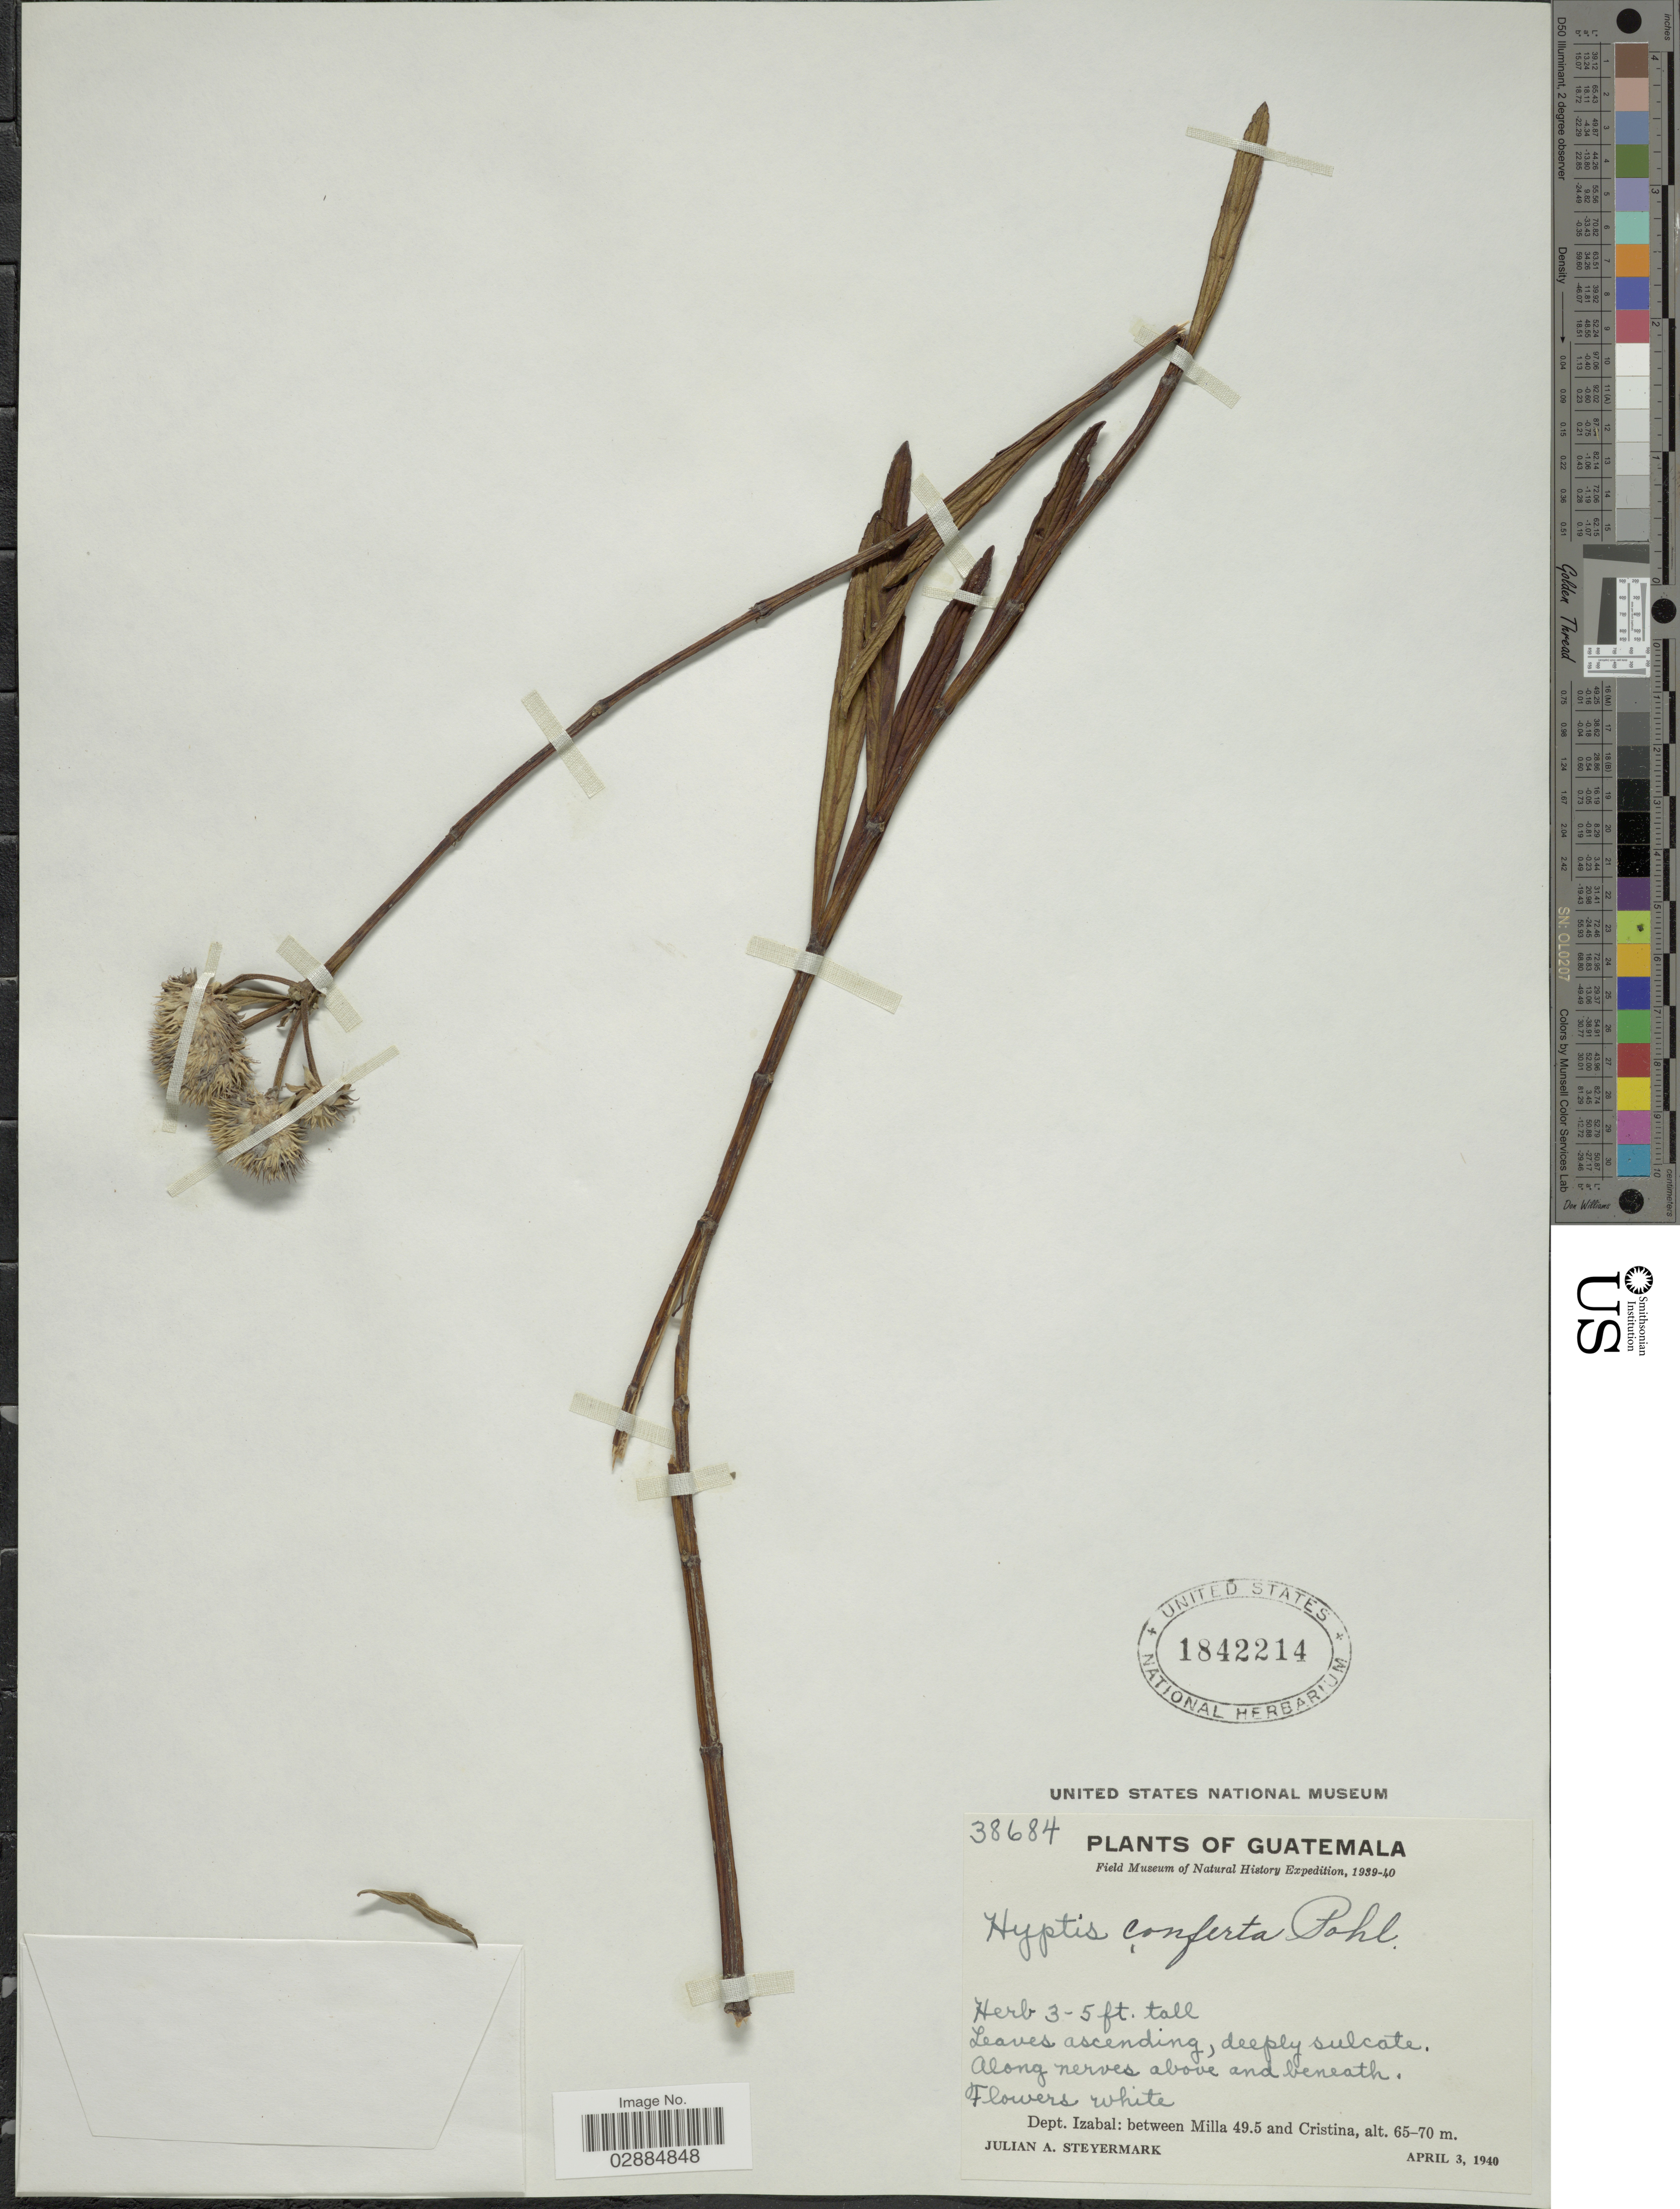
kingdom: Plantae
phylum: Tracheophyta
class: Magnoliopsida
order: Lamiales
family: Lamiaceae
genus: Hyptis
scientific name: Hyptis conferta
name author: Pohl ex Benth.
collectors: J. Steyermark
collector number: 38684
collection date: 1940-04-03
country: Guatemala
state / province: Izabal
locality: Dept. Izabal: between Milla 49.5 and Cristina.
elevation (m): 65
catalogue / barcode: US 1842214